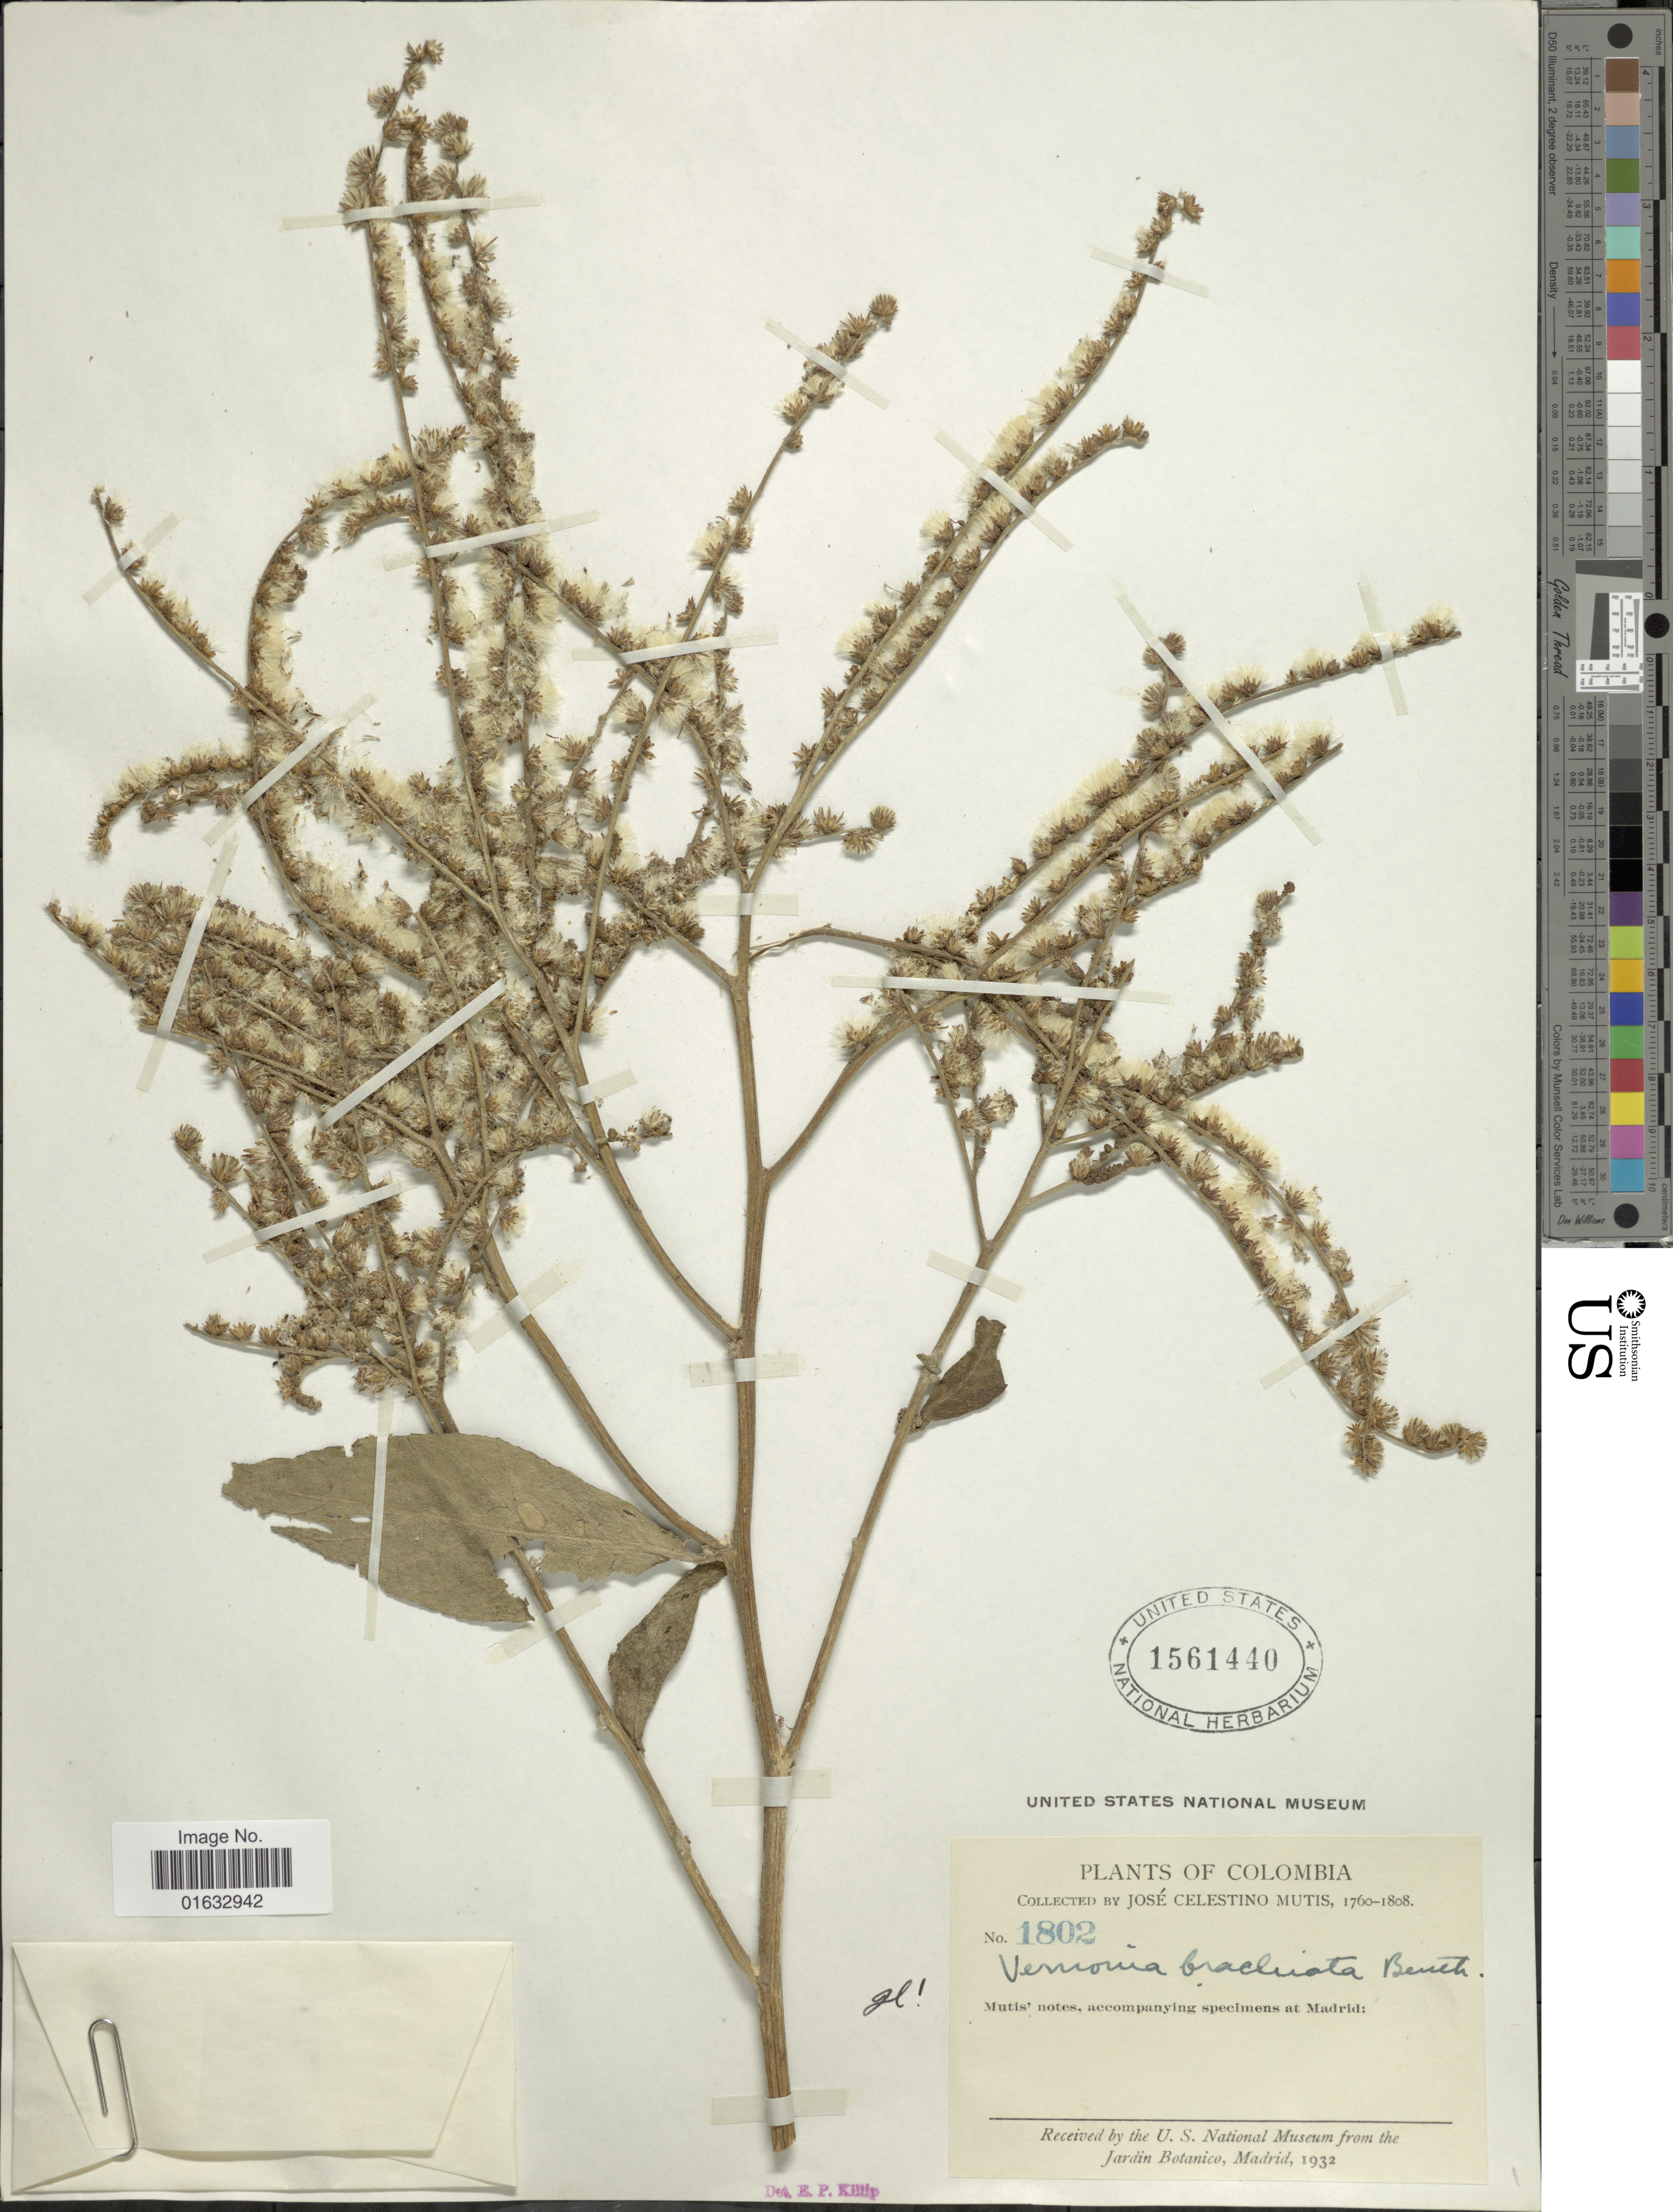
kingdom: Plantae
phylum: Tracheophyta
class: Magnoliopsida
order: Asterales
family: Asteraceae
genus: Eirmocephala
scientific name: Eirmocephala brachiata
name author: (Benth.) H. Rob.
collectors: J. C. B. Mutis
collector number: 1802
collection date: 1760/1808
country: Colombia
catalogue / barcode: US 1561440